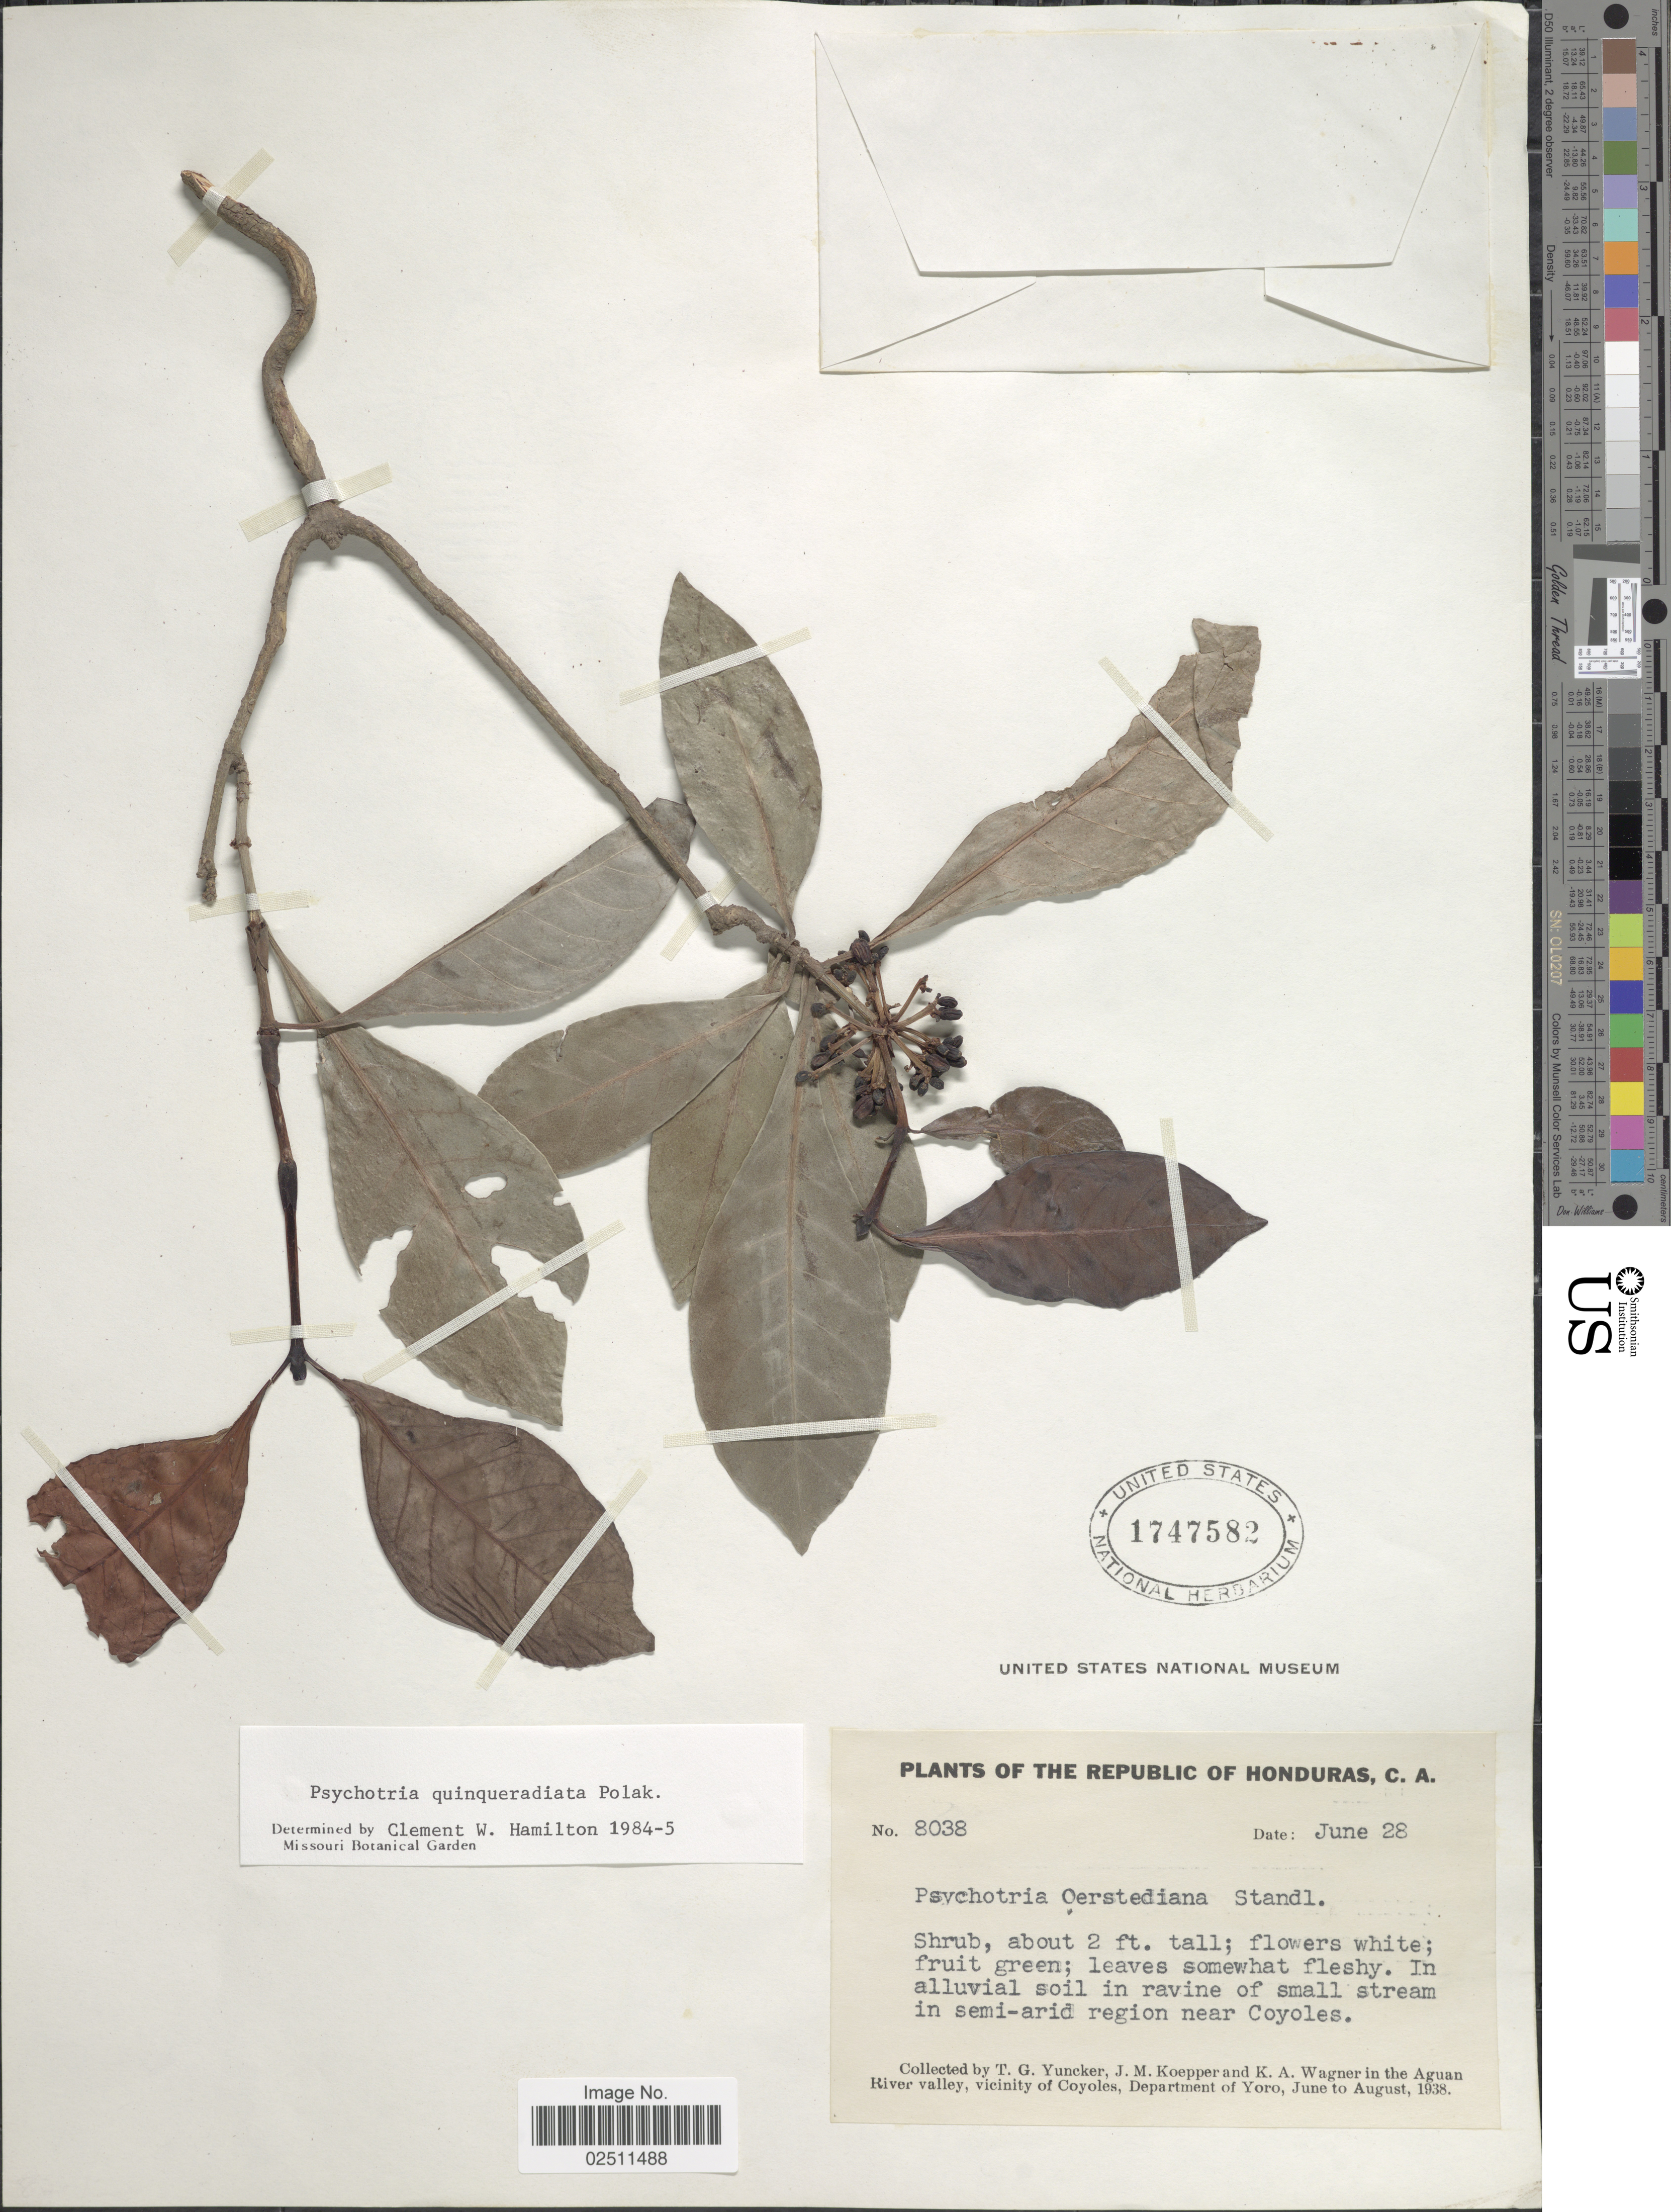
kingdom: Plantae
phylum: Tracheophyta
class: Magnoliopsida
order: Gentianales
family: Rubiaceae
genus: Psychotria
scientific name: Psychotria quinqueradiata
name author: Pol.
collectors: T. G. Yuncker, J. M. Koepper & K. A. Wagner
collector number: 8038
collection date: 1938-06-28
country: Honduras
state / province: Yoro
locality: In alluvial soil in ravine of small stream in semi-arid region near Coyoles, in the Aguan River Valley, vicinity of Coyoles, Department of Yoro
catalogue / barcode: US 1747582